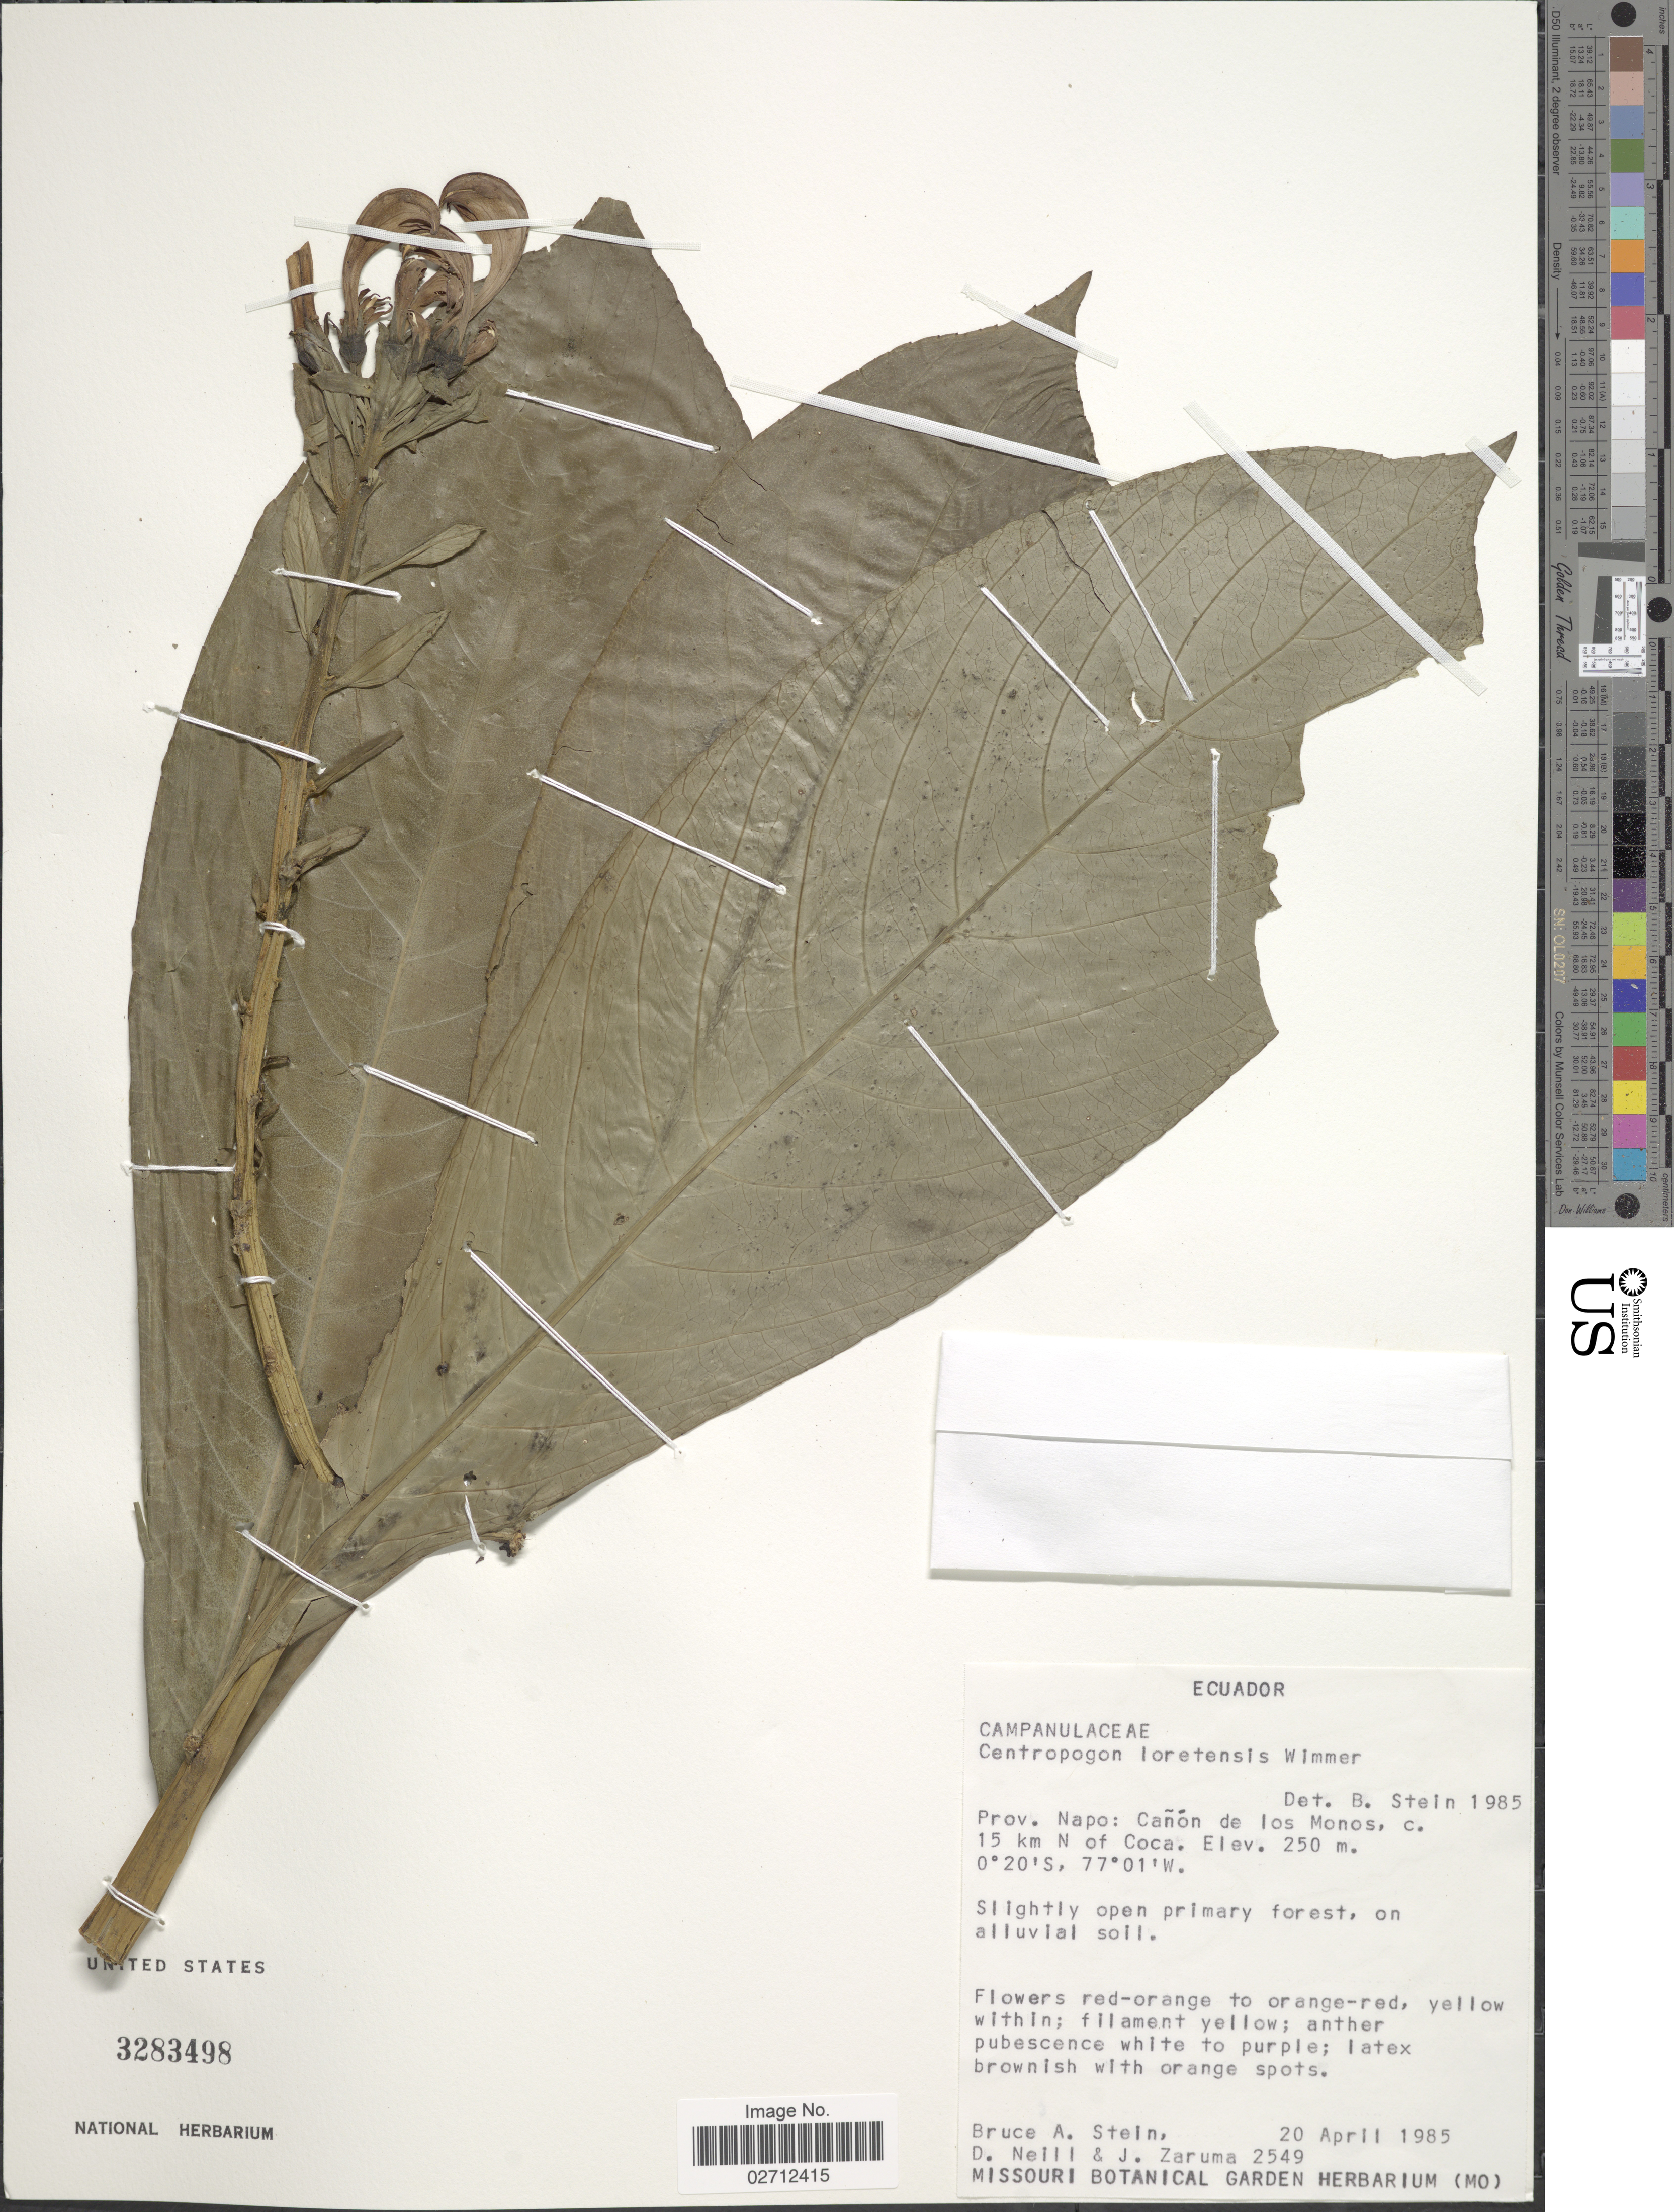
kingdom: Plantae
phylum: Tracheophyta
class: Magnoliopsida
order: Asterales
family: Campanulaceae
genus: Centropogon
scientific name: Centropogon loretensis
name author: E. Wimm.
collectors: B. A. Stein, D. Neill & J. Zaruma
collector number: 2549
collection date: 1985-04-20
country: Ecuador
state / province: Napo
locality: Cañon de los Monos, c 15 km N of Coca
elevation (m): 250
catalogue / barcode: US 3283498